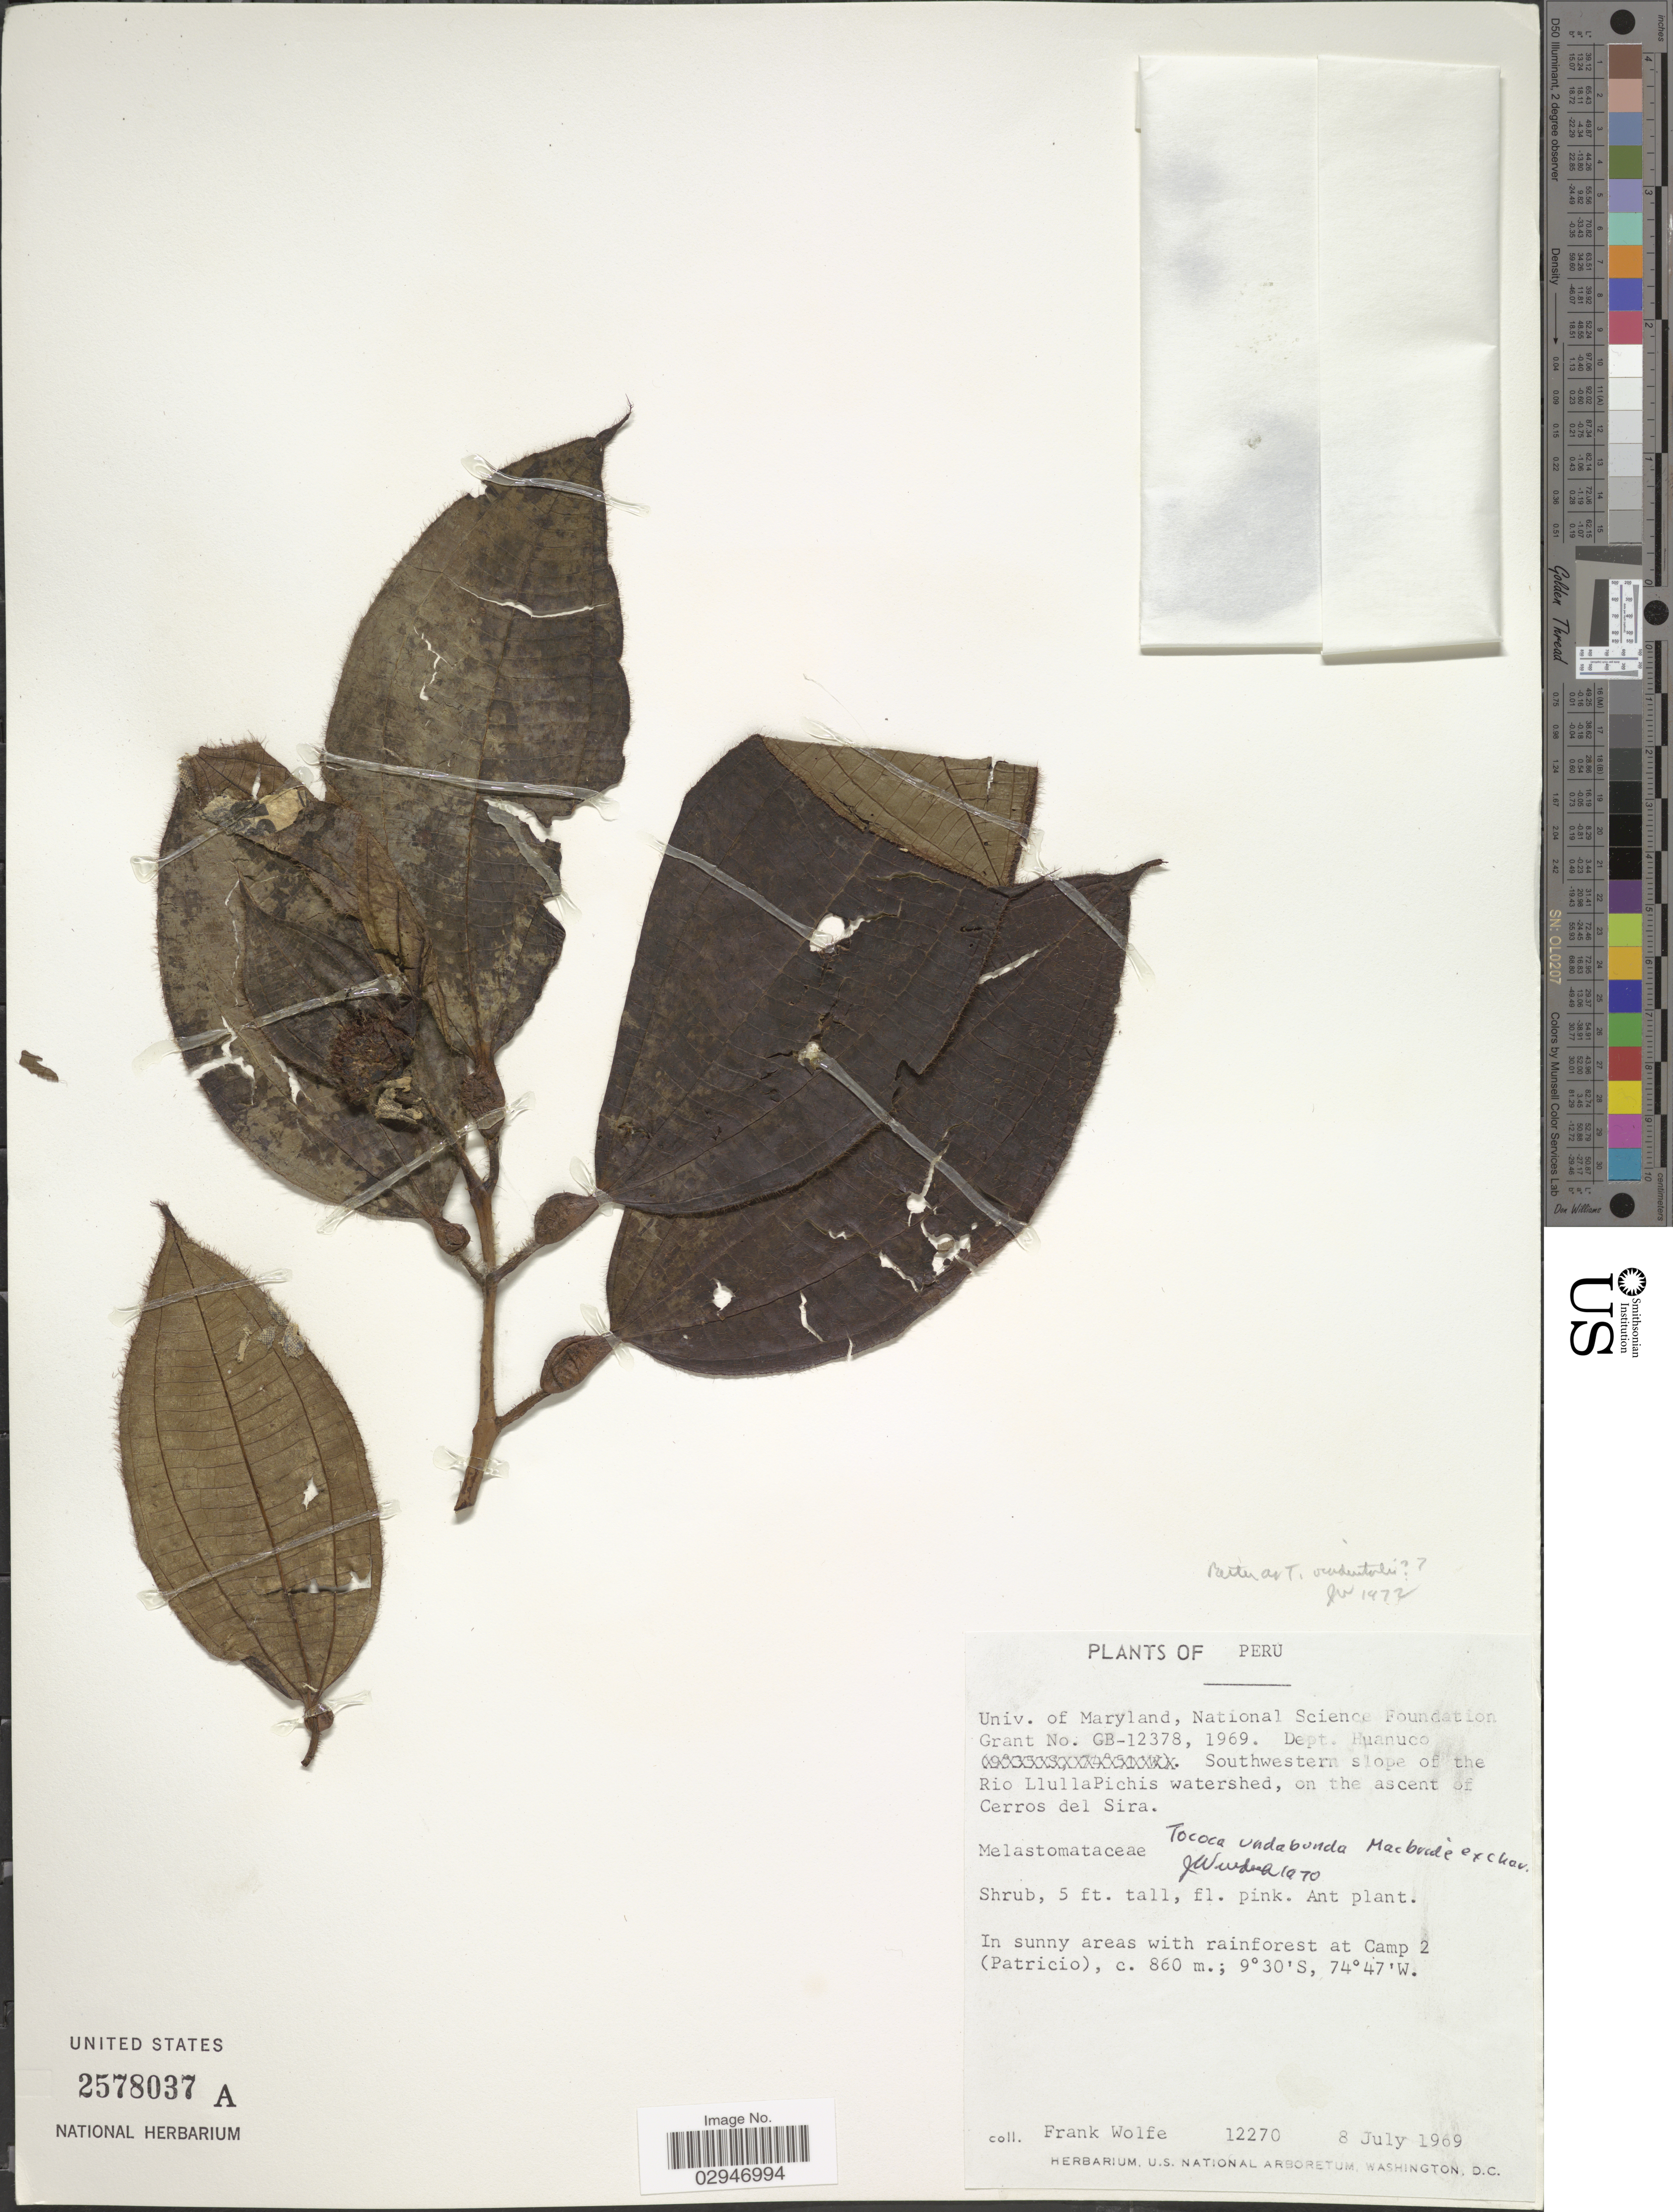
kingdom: Plantae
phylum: Tracheophyta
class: Magnoliopsida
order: Myrtales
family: Melastomataceae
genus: Tococa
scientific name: Tococa occidentalis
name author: Naudin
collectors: F. Wolfe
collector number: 12270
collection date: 1969-07-08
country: Peru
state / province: Huánuco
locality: Dept. Huanuco. Rio LlullaPichis watershed, on the ascent of Cerros del Sira. In sunny areas with rainforest at Camp 2 (Patricio).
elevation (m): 860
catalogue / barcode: US 2578037A